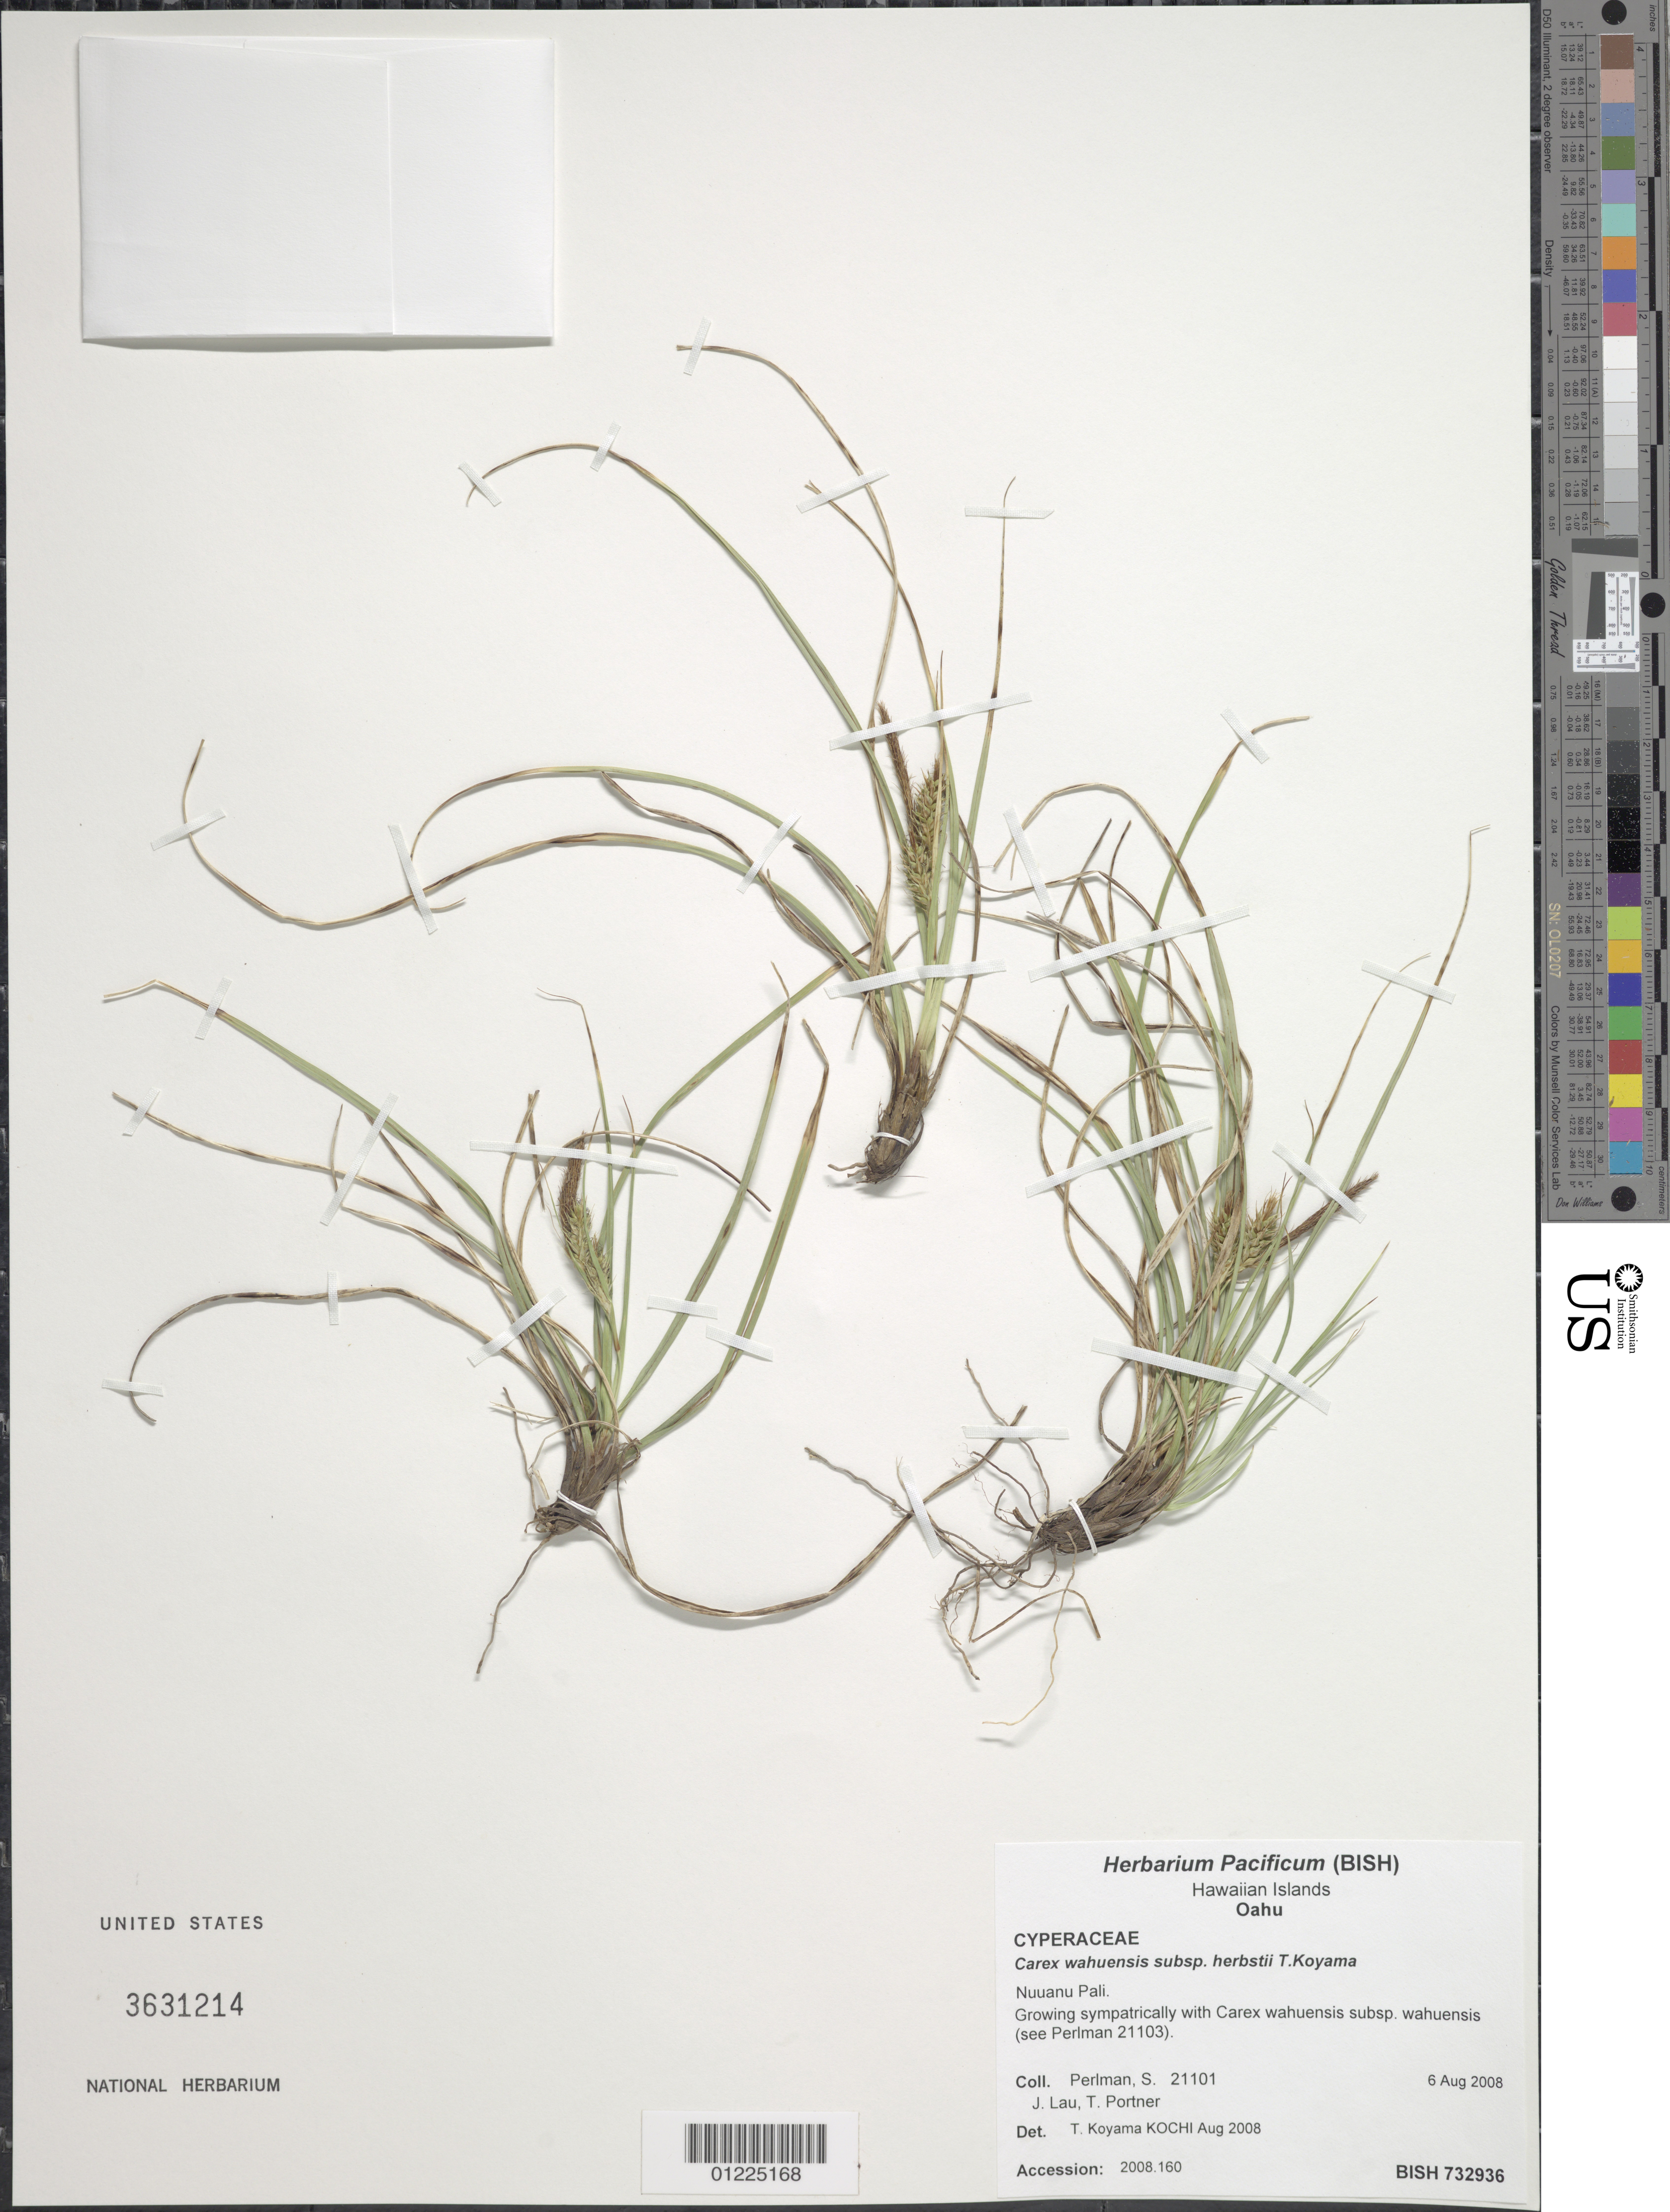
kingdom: Plantae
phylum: Tracheophyta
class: Liliopsida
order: Poales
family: Cyperaceae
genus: Carex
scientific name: Carex wahuensis subsp. herbstii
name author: T. Koyama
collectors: S. P. Perlman, J. Lau & T. Portner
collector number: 21101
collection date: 2008-08-06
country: United States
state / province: Hawaii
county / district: Honolulu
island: Oahu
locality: Nuuanu Pali.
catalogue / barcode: US 3631214